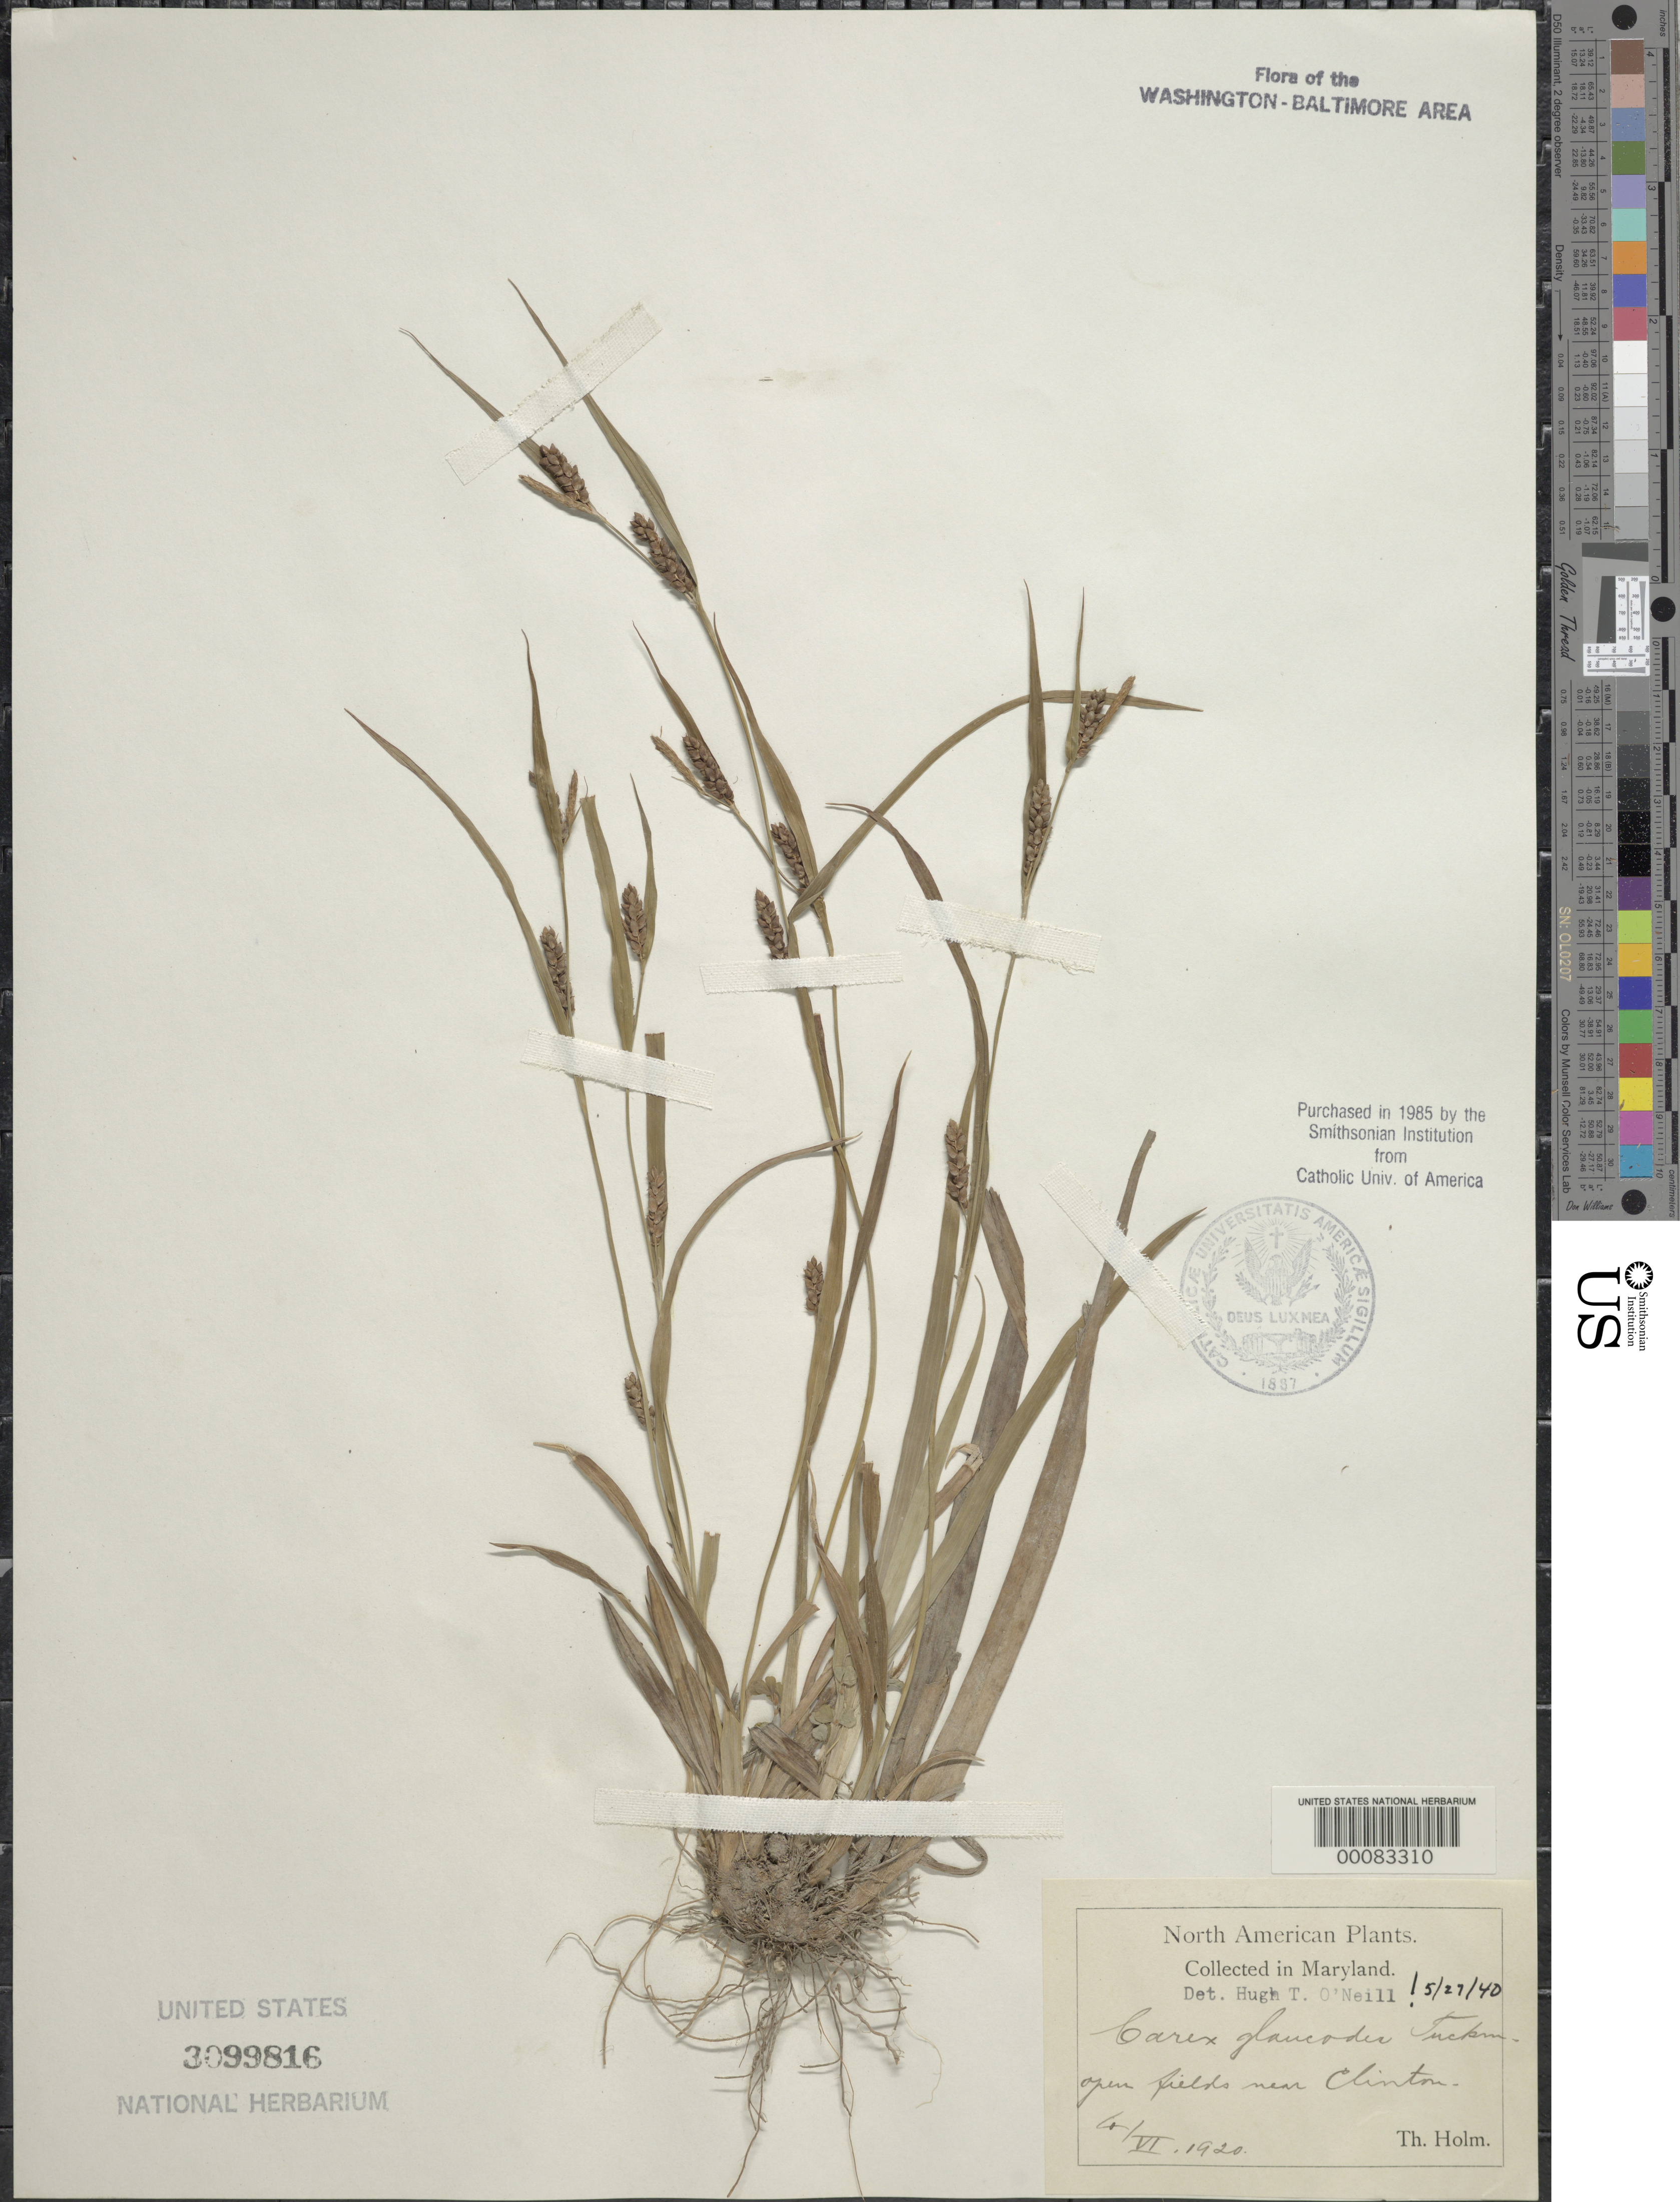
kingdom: Plantae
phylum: Tracheophyta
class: Liliopsida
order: Poales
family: Cyperaceae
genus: Carex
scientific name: Carex glaucodea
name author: Tuck. ex Olney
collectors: T. Holm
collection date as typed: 06 Jun 1920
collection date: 1920-06-06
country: United States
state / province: Maryland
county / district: Prince George's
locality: Near Clinton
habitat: Open fields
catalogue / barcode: US 3099816